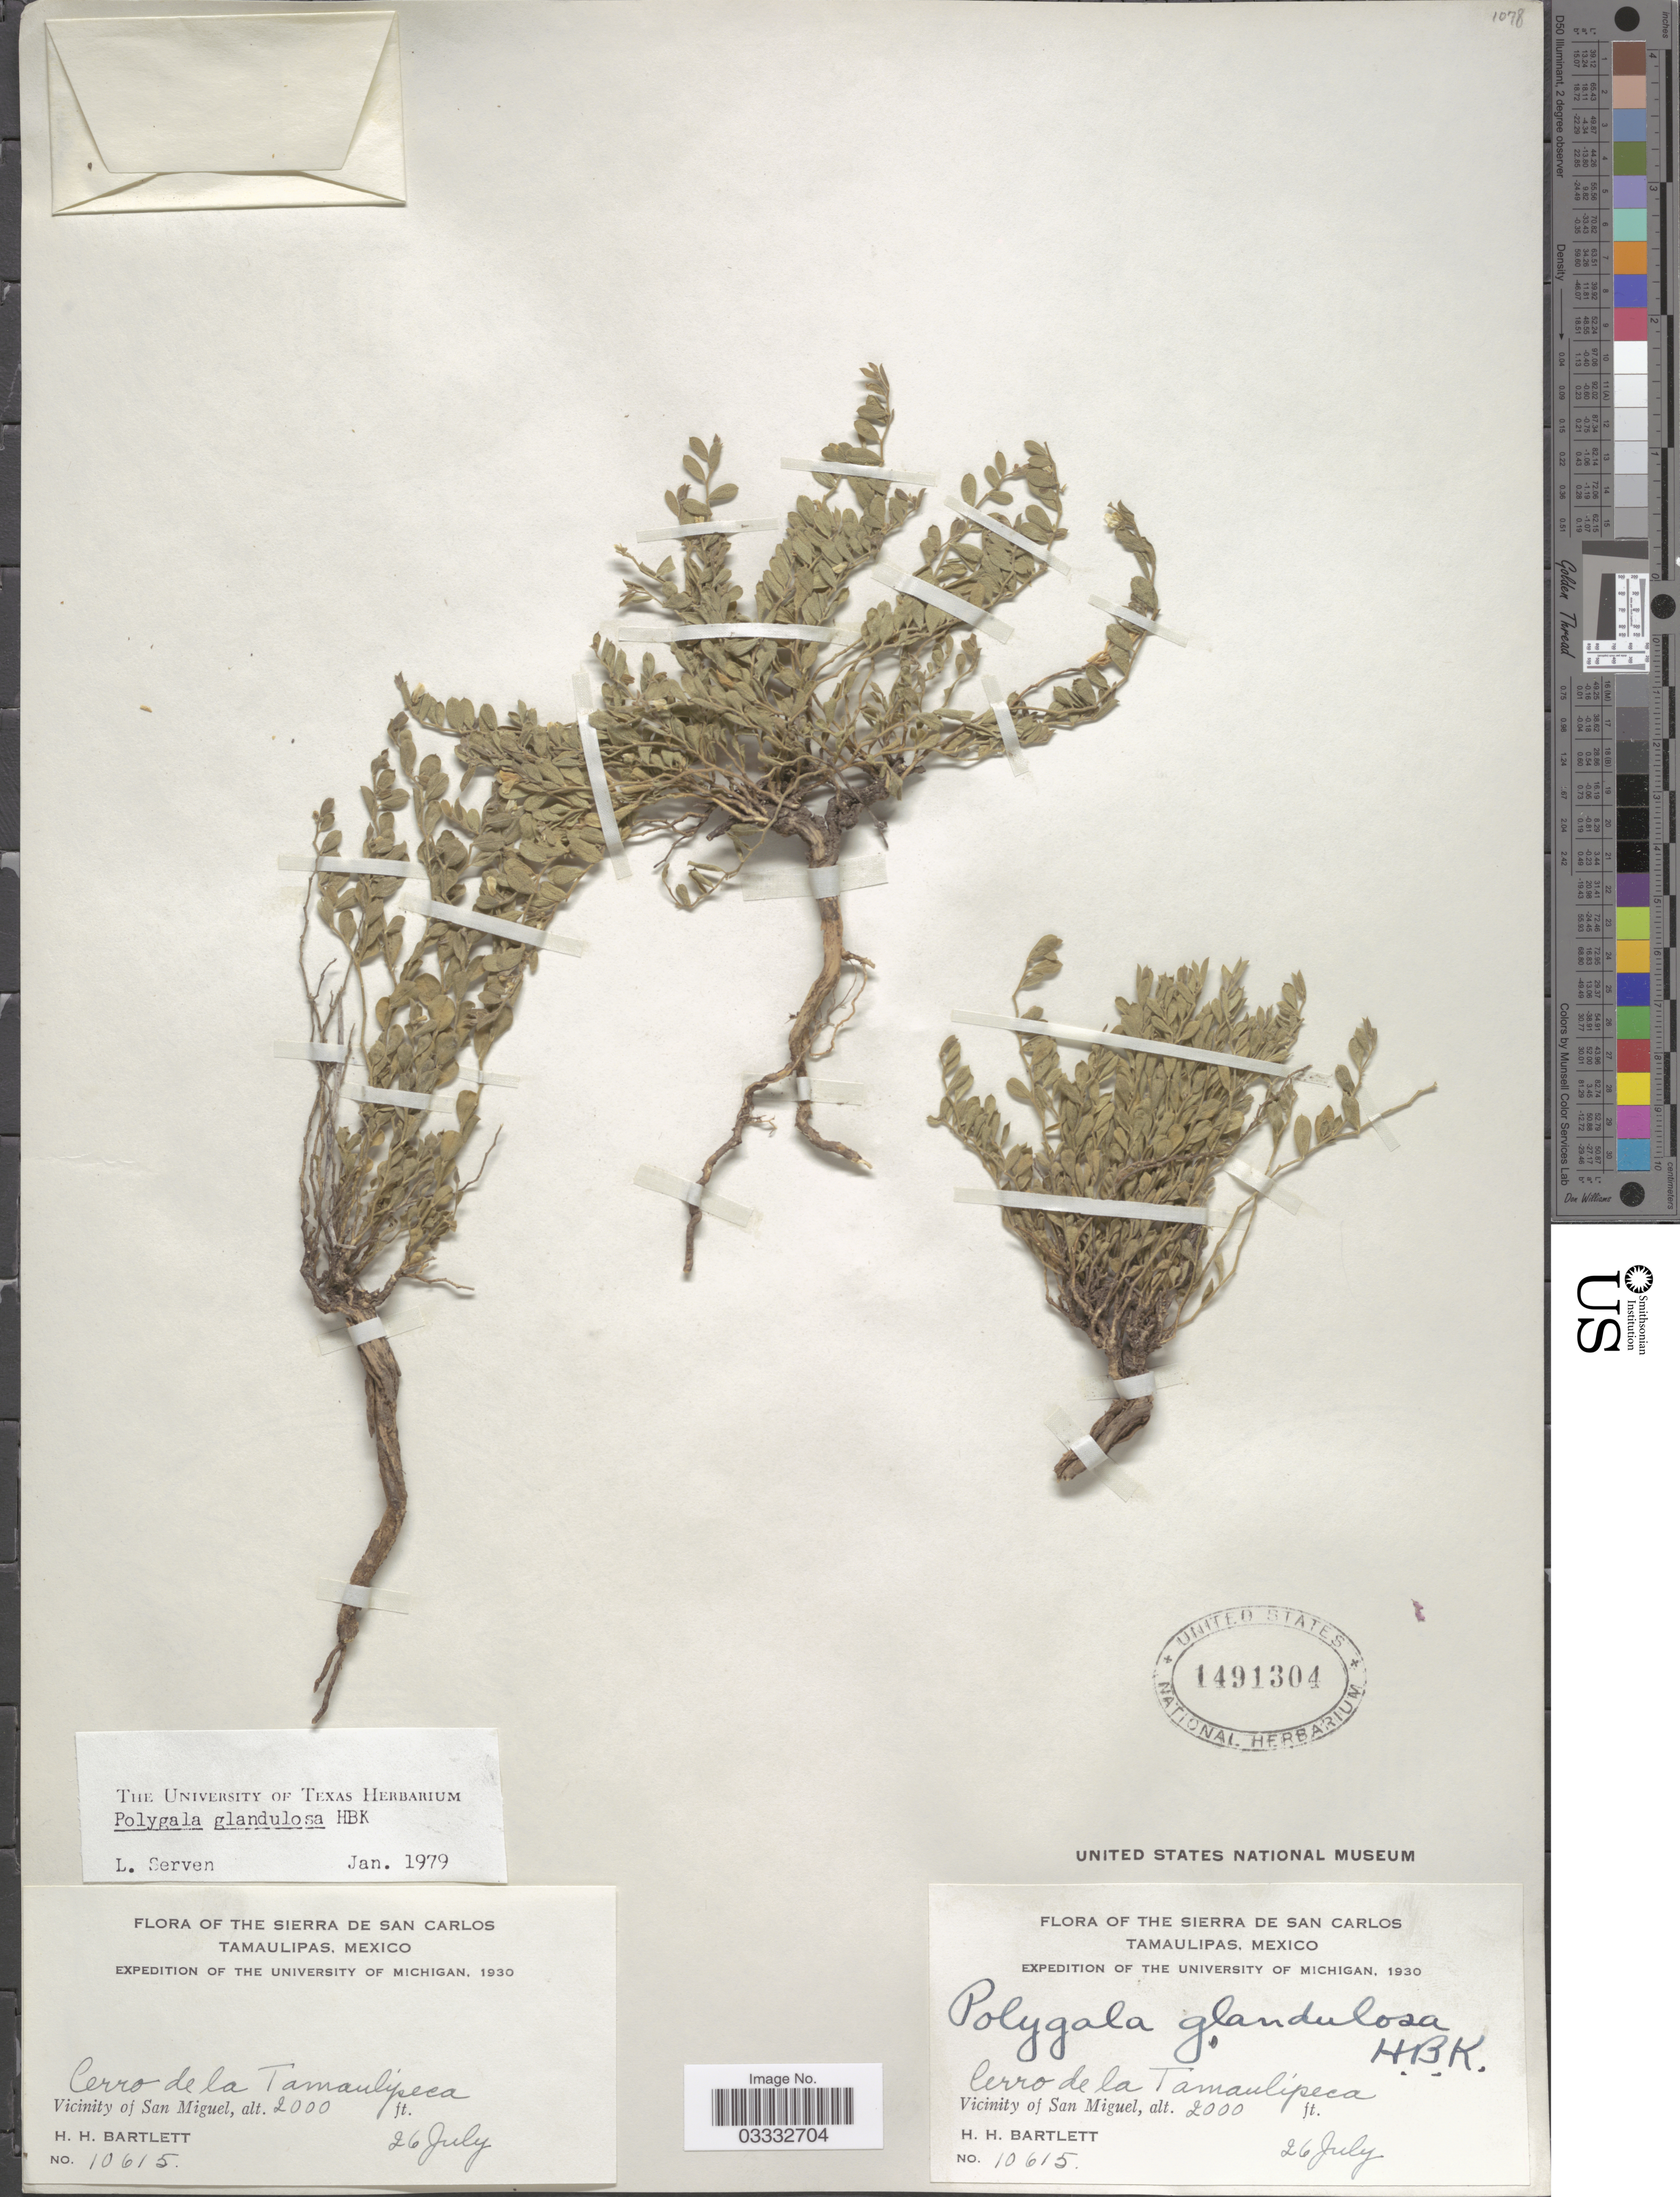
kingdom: Plantae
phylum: Tracheophyta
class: Magnoliopsida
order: Fabales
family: Polygalaceae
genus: Hebecarpa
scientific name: Hebecarpa punctata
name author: (Humb. ex Schult.) J.R. Abbott & J.F.B. Pastore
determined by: Strong, Mark T., (BOT), Smithsonian Institution - National Museum of Natural History (UNITED STATES)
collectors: H. H. Bartlett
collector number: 10615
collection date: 1930-07-26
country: Mexico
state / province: Tamaulipas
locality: Sierra de San Carlos. Cerro de la Tamaulipeca. Vicinity of San Miguel.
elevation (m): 610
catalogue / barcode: US 1491304